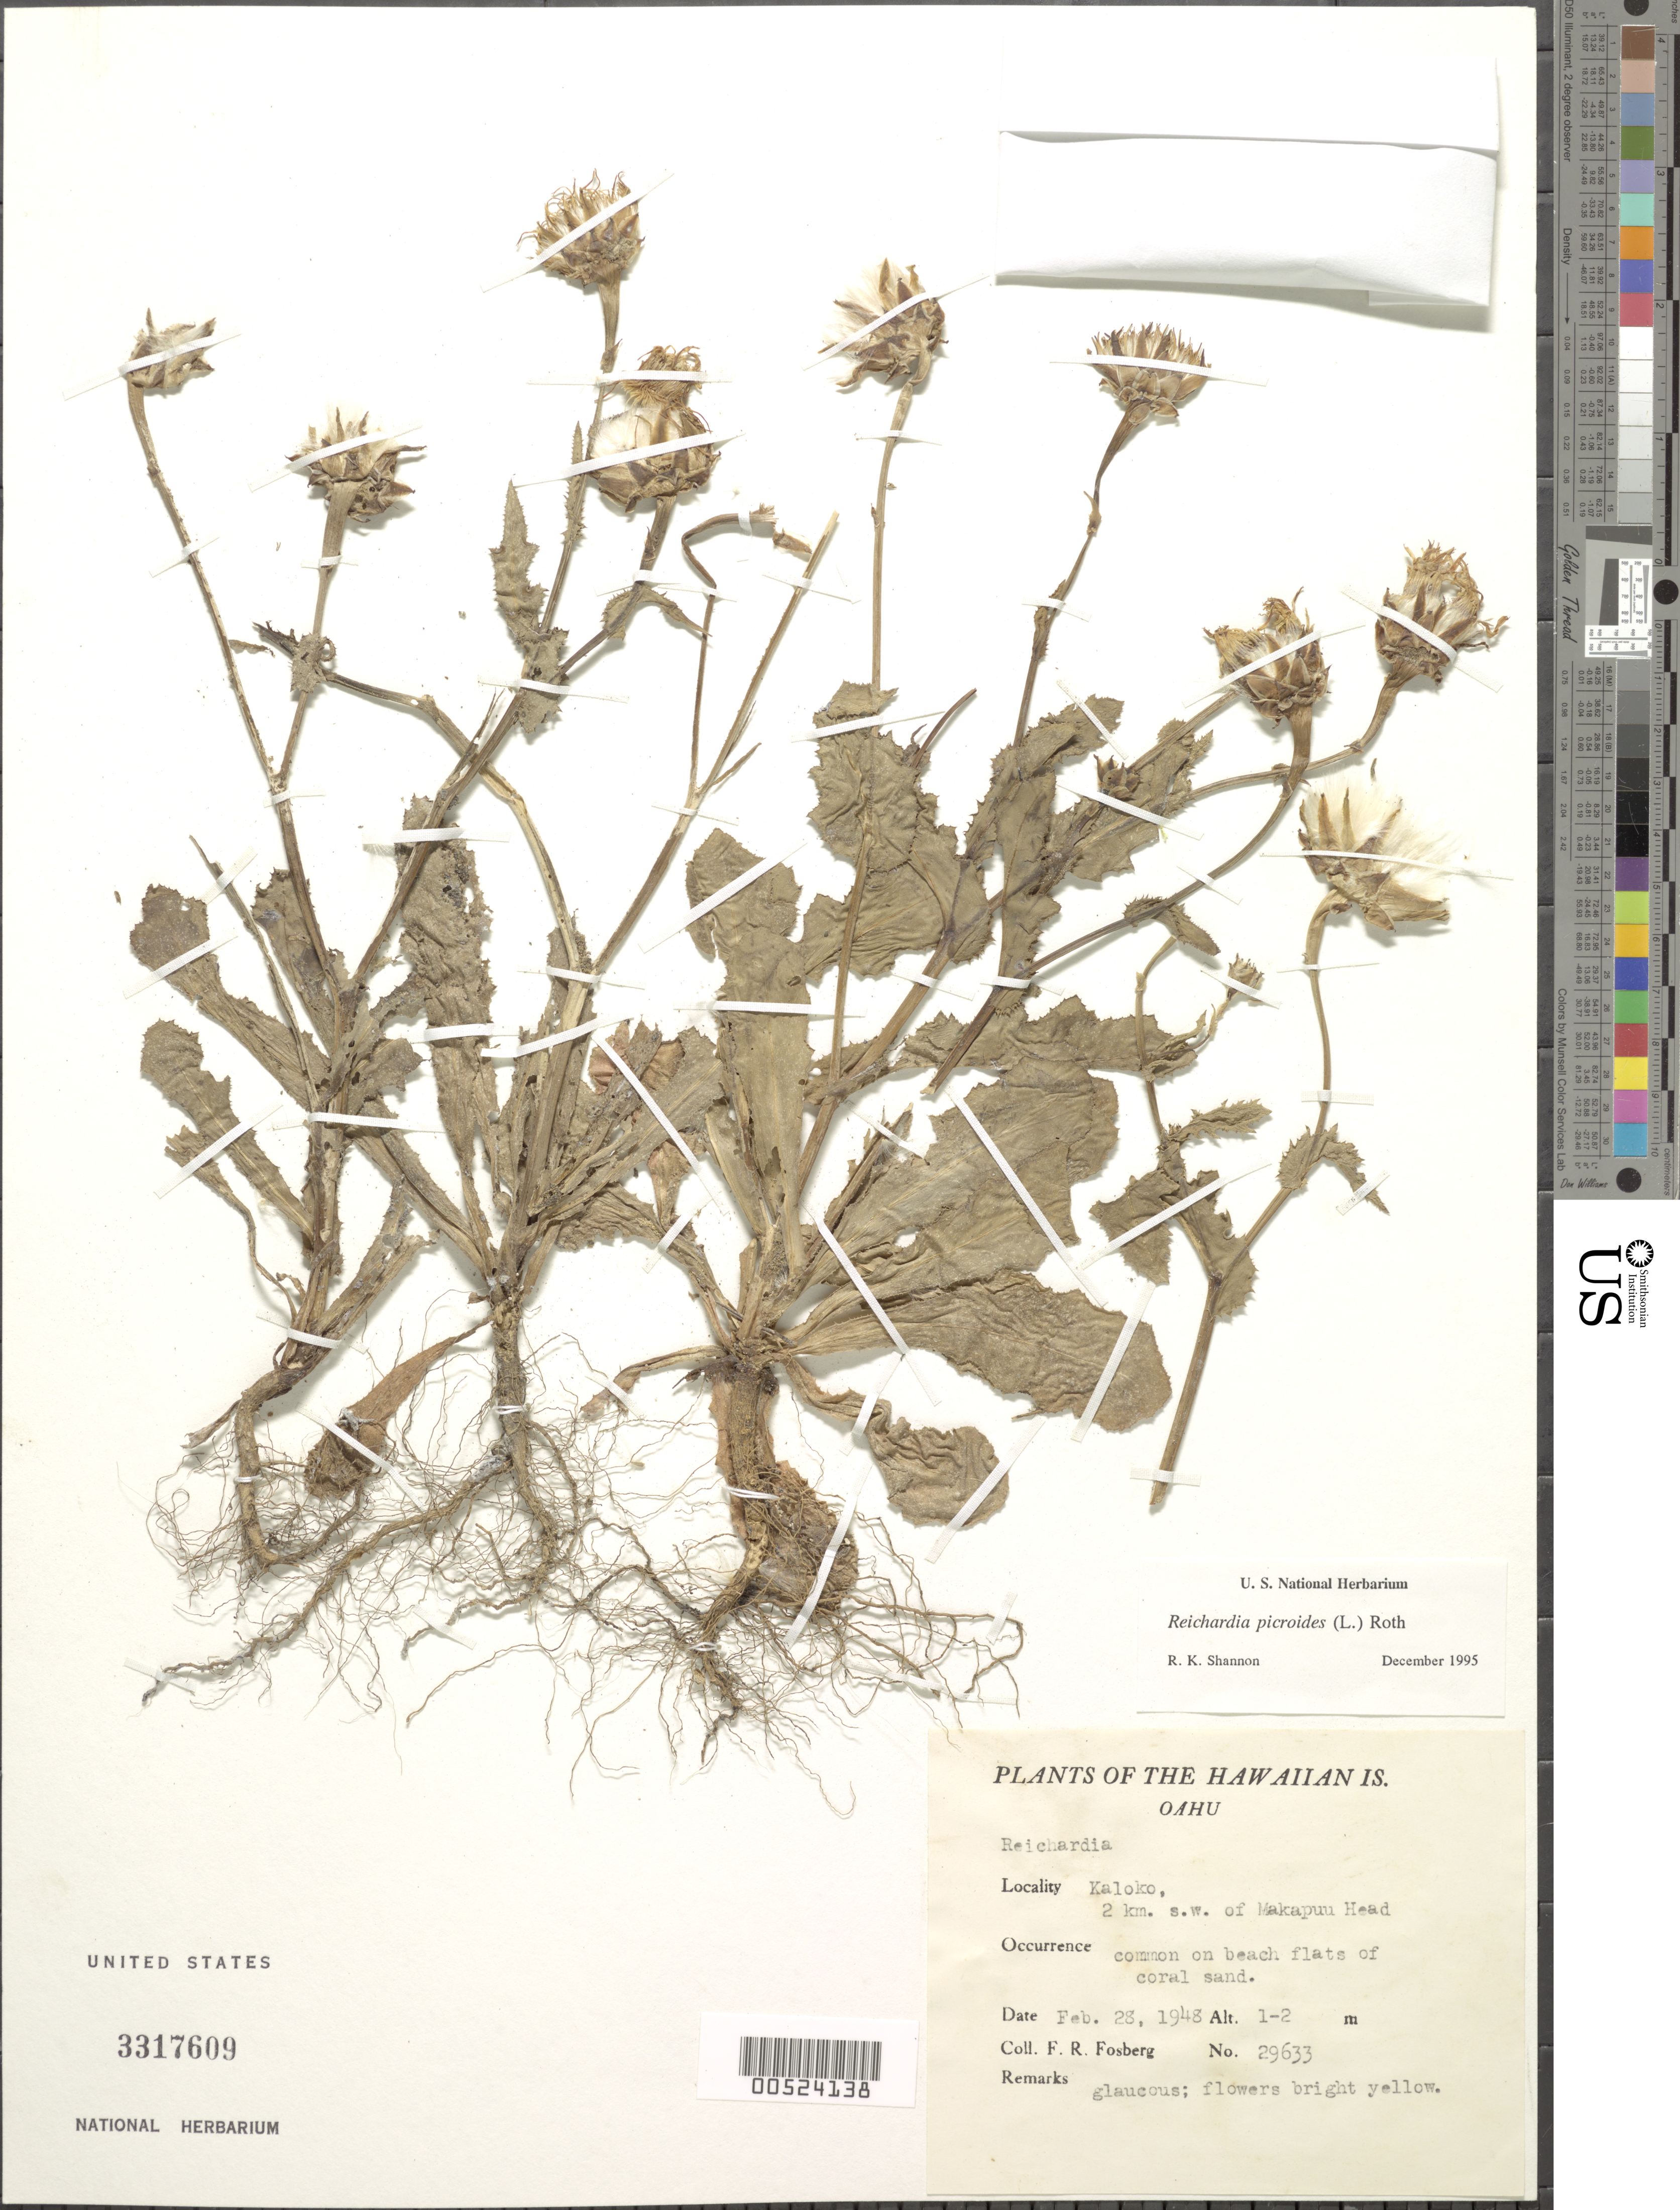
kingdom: Plantae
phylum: Tracheophyta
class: Magnoliopsida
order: Asterales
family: Asteraceae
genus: Reichardia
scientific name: Reichardia picroides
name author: (L.) Roth.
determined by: Shannon, R. K., (UNITED STATES)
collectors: F. R. Fosberg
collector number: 29633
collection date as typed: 28 Feb 1948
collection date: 1948-02-28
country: United States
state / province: Hawaii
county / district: Honolulu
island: Oahu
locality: Kaloko, 2 km SW of Makapuu Head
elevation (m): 1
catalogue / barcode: US 3317609